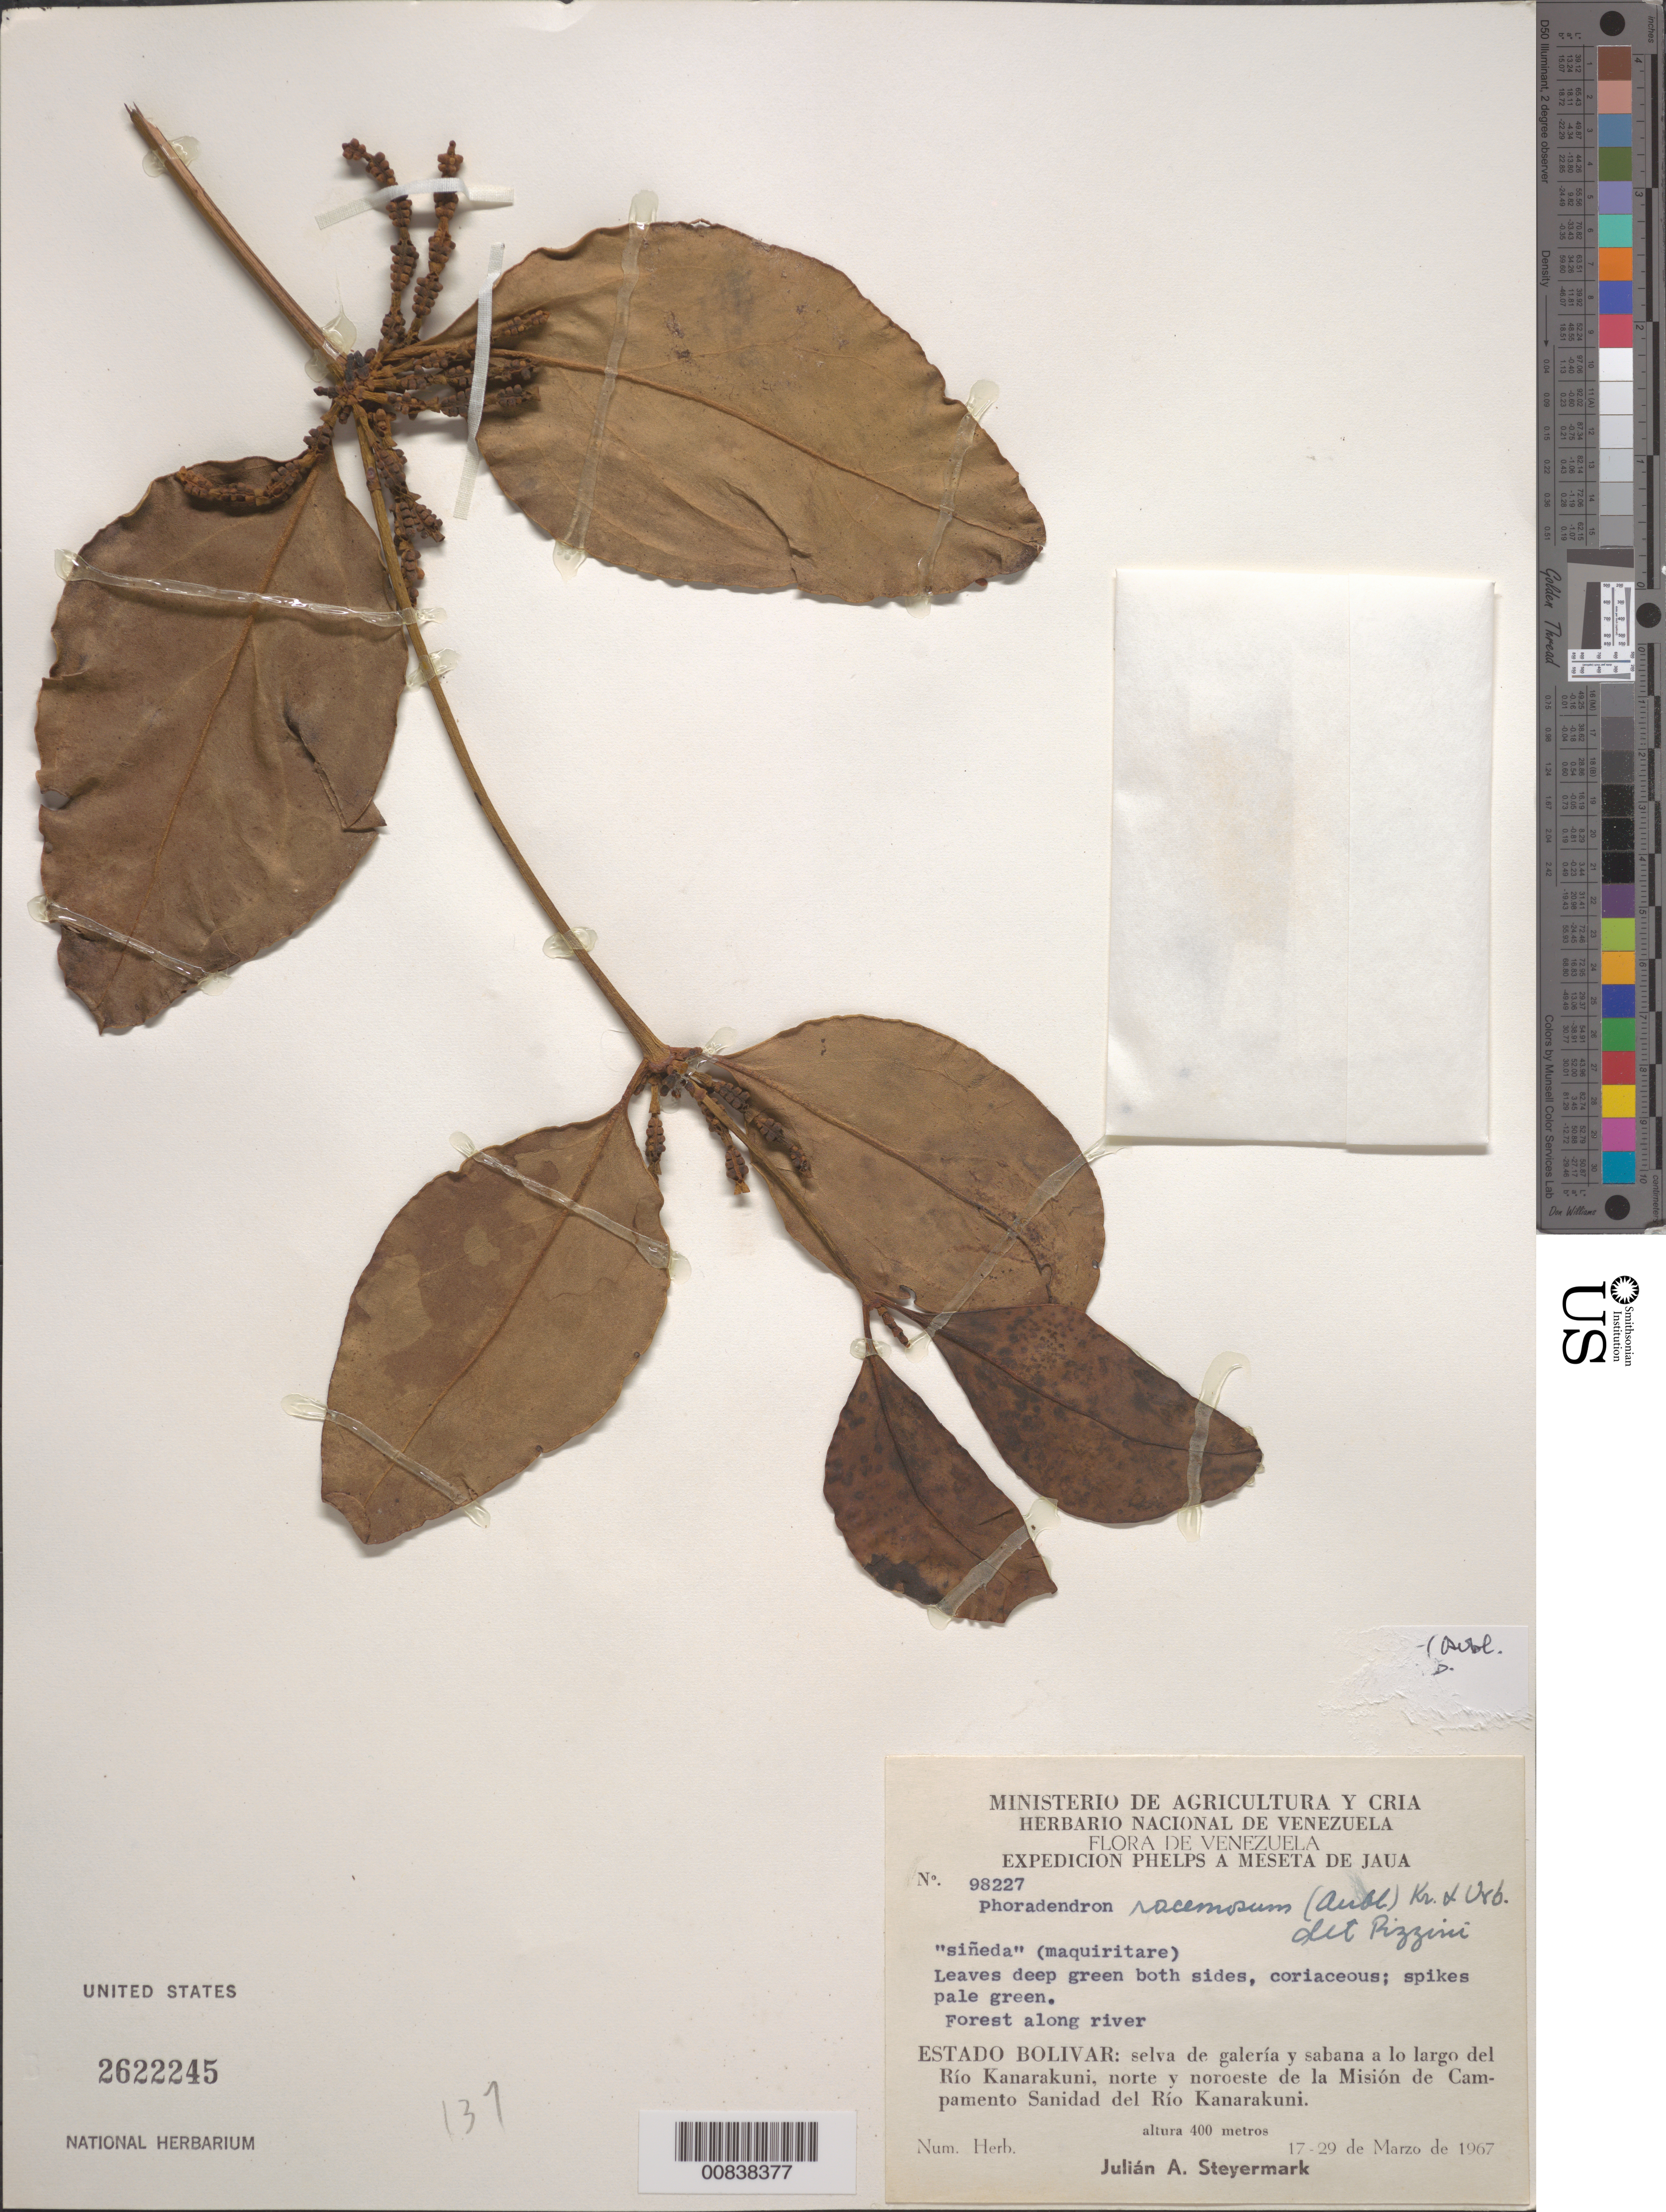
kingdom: Plantae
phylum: Tracheophyta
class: Magnoliopsida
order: Santalales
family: Viscaceae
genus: Phoradendron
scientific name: Phoradendron racemosum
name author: (Aubl.) Krug & Urb.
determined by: Rizzini, Carlos T.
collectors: J. Steyermark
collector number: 98227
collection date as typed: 17-Mar-67 to 29-Mar-67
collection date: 1967-03-17/1967-03-29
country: Venezuela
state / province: Bolívar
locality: Río Kanarakuni, N and NW of Mision de Campamento Sanidad del Río Kanarakuni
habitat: Forest along river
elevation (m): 400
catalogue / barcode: US 2622245